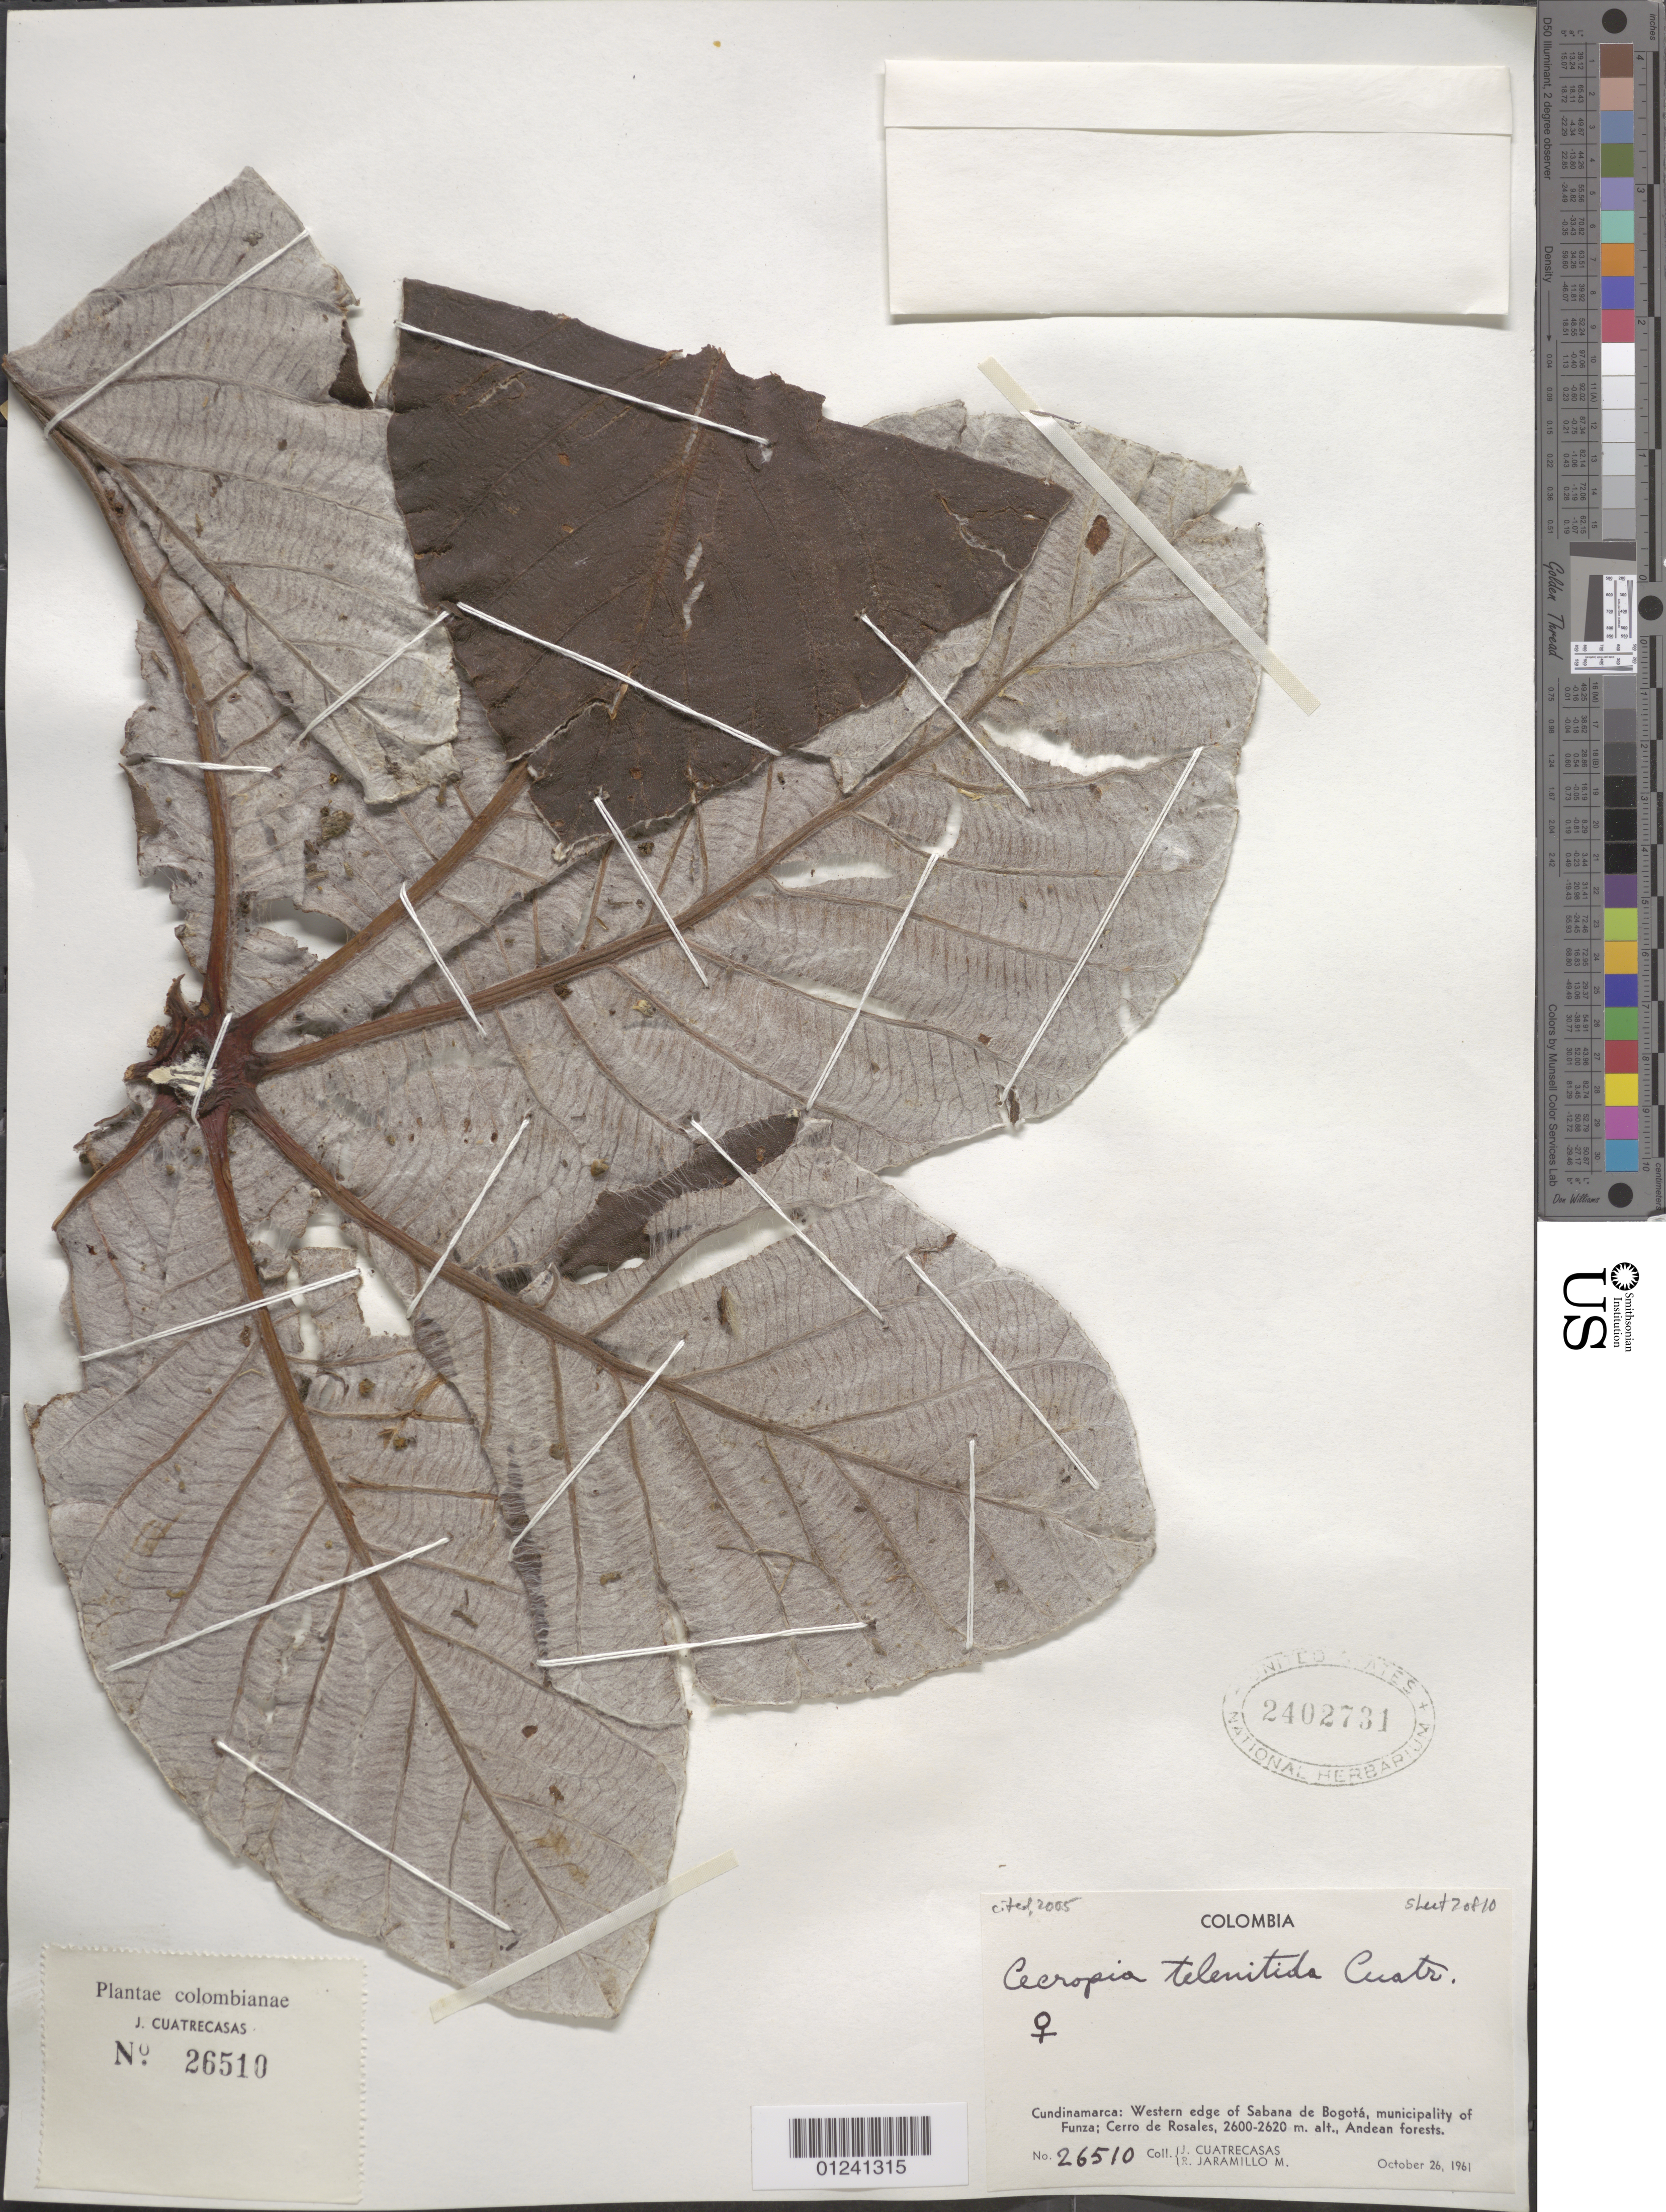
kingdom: Plantae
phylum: Tracheophyta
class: Magnoliopsida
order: Rosales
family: Urticaceae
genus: Cecropia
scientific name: Cecropia telenitida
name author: Cuatrec.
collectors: J. Cuatrecasas & R. Jaramillo M.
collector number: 26510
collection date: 1961-10-26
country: Colombia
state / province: Cundinamarca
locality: Western edge of Sabana de Bogota, municpality of Funza; Cerro de Rosales; Andean Forests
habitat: Andean forests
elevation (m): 2600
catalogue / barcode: US 2402731